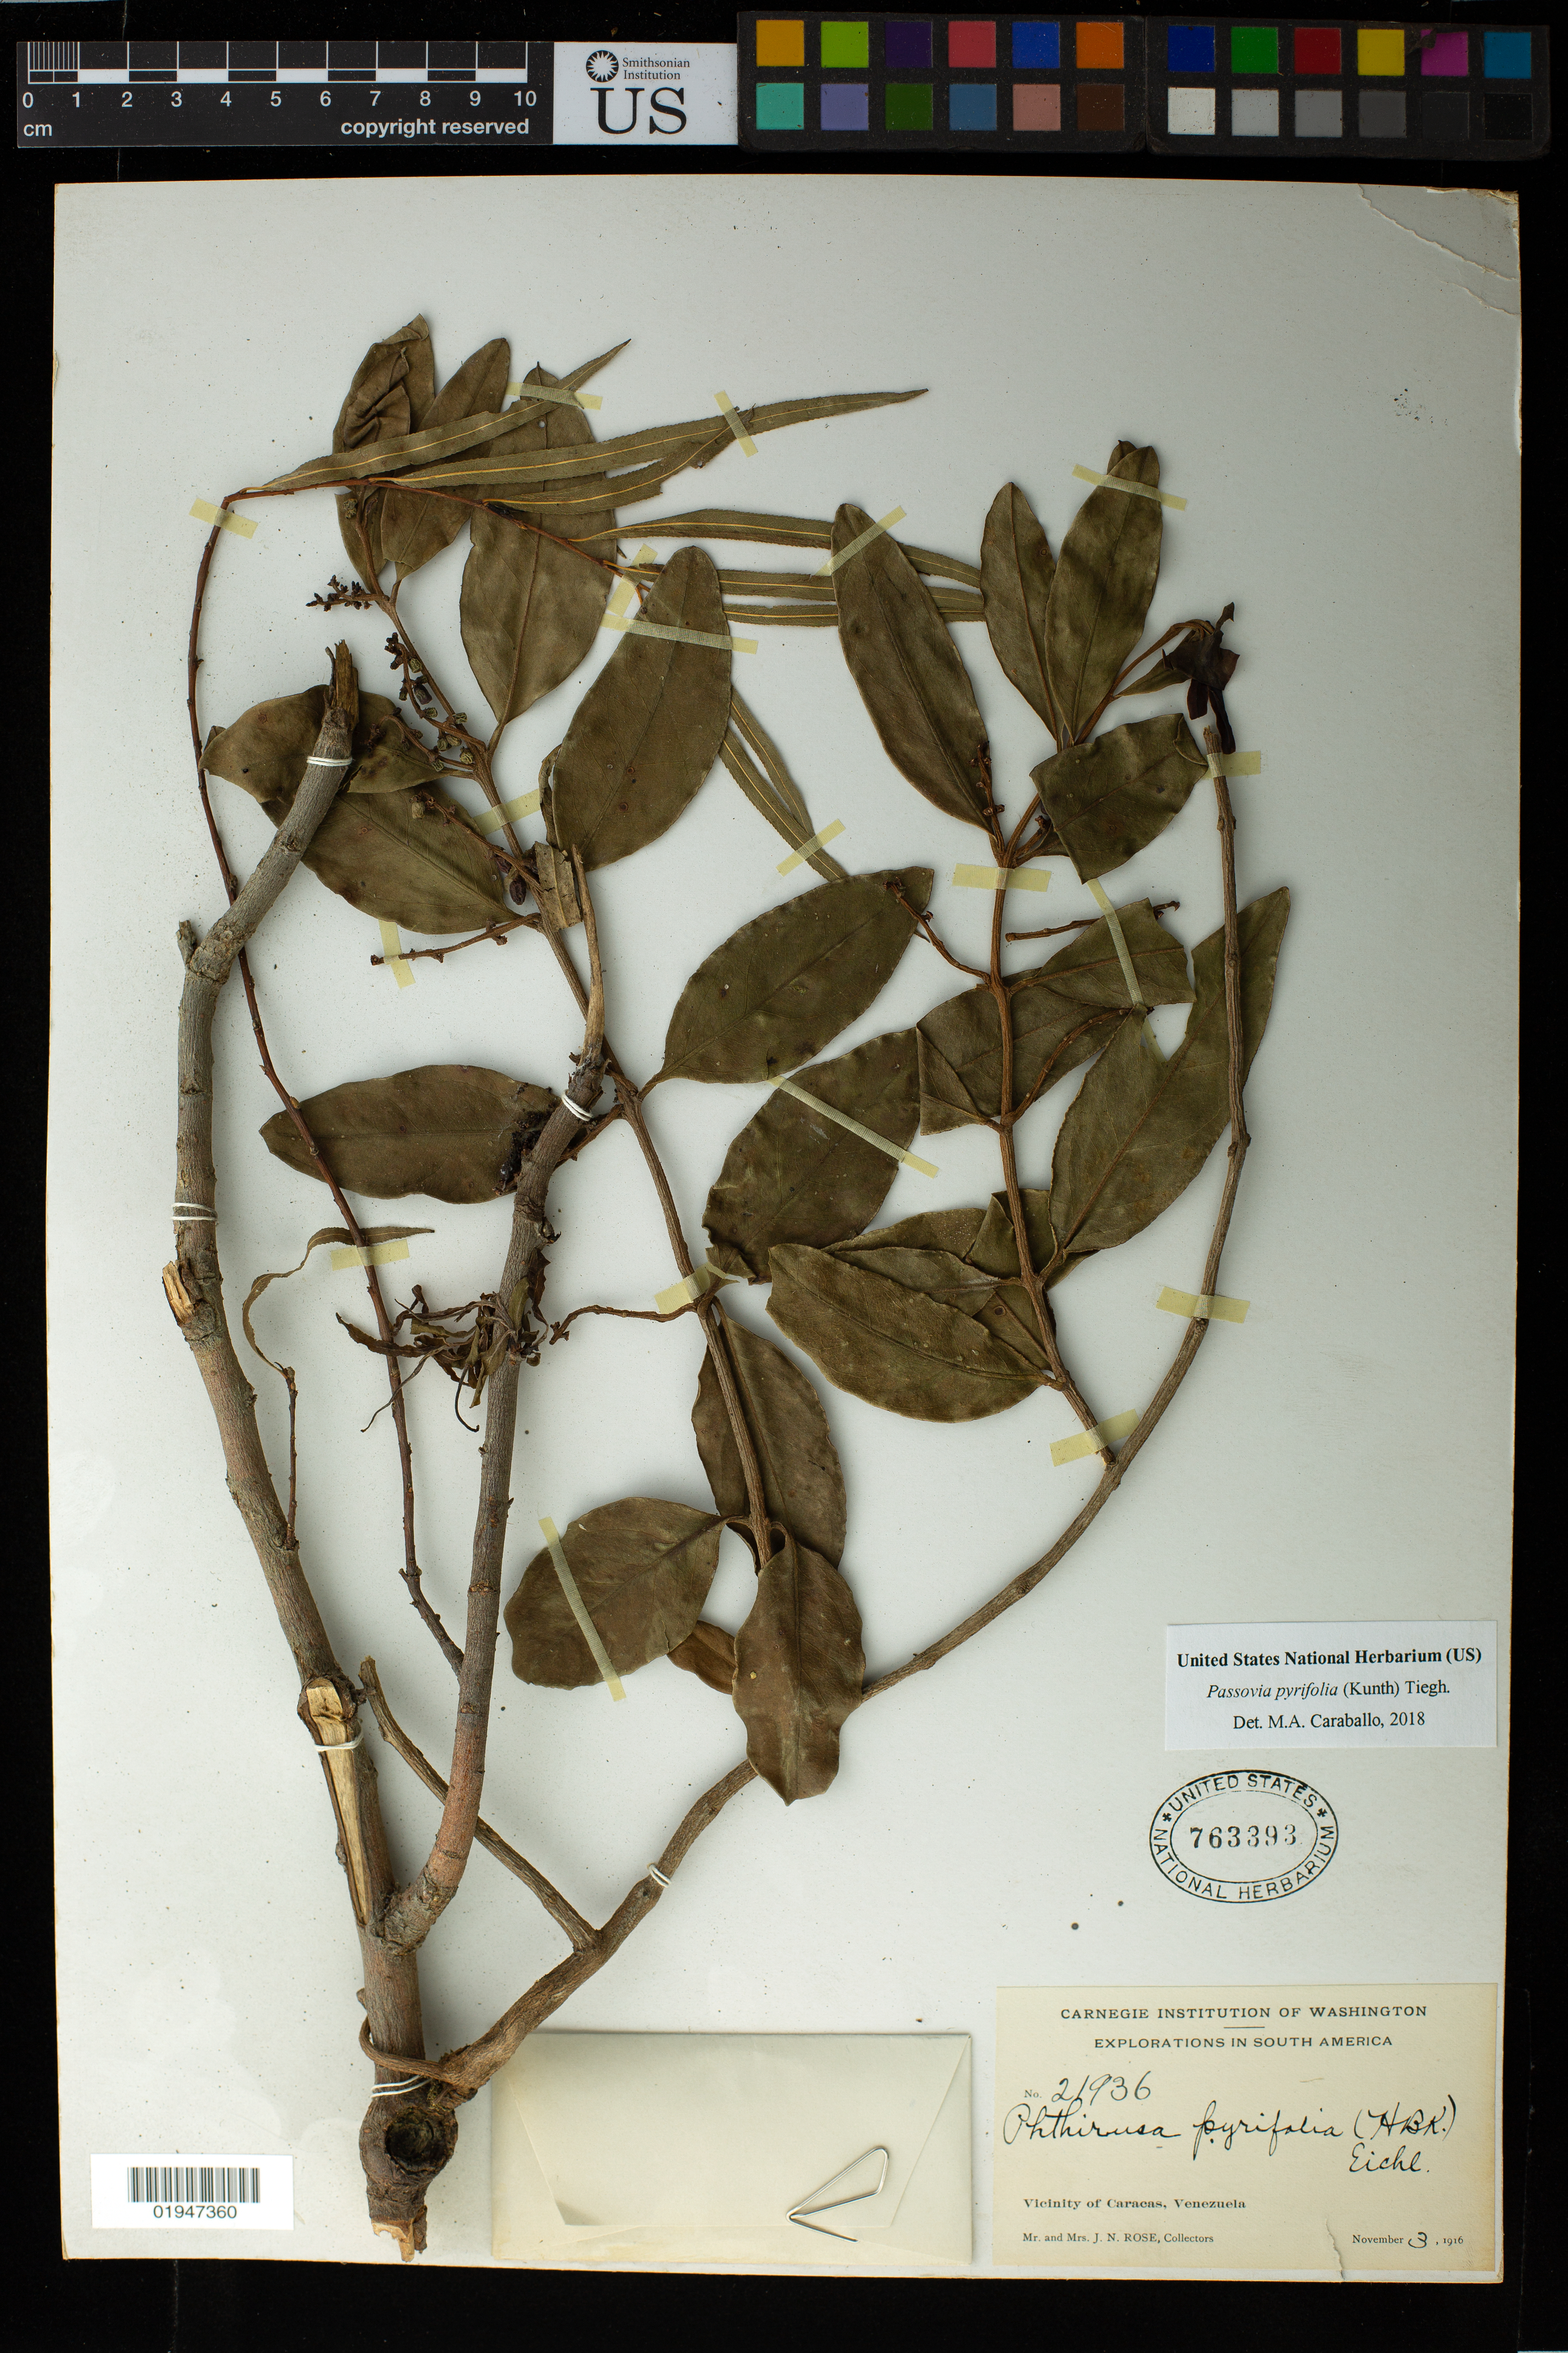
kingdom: Plantae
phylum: Tracheophyta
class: Magnoliopsida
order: Santalales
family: Loranthaceae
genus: Passovia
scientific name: Passovia pyrifolia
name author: (Kunth) Tiegh.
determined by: Caraballo-Ortiz, Marcos A., (MISS), University of Mississippi (UNITED STATES)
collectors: J. N. Rose & L. B. Rose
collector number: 21936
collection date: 1916-11-03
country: Venezuela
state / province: Distrito Federal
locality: Caracas vicinity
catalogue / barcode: US 763393